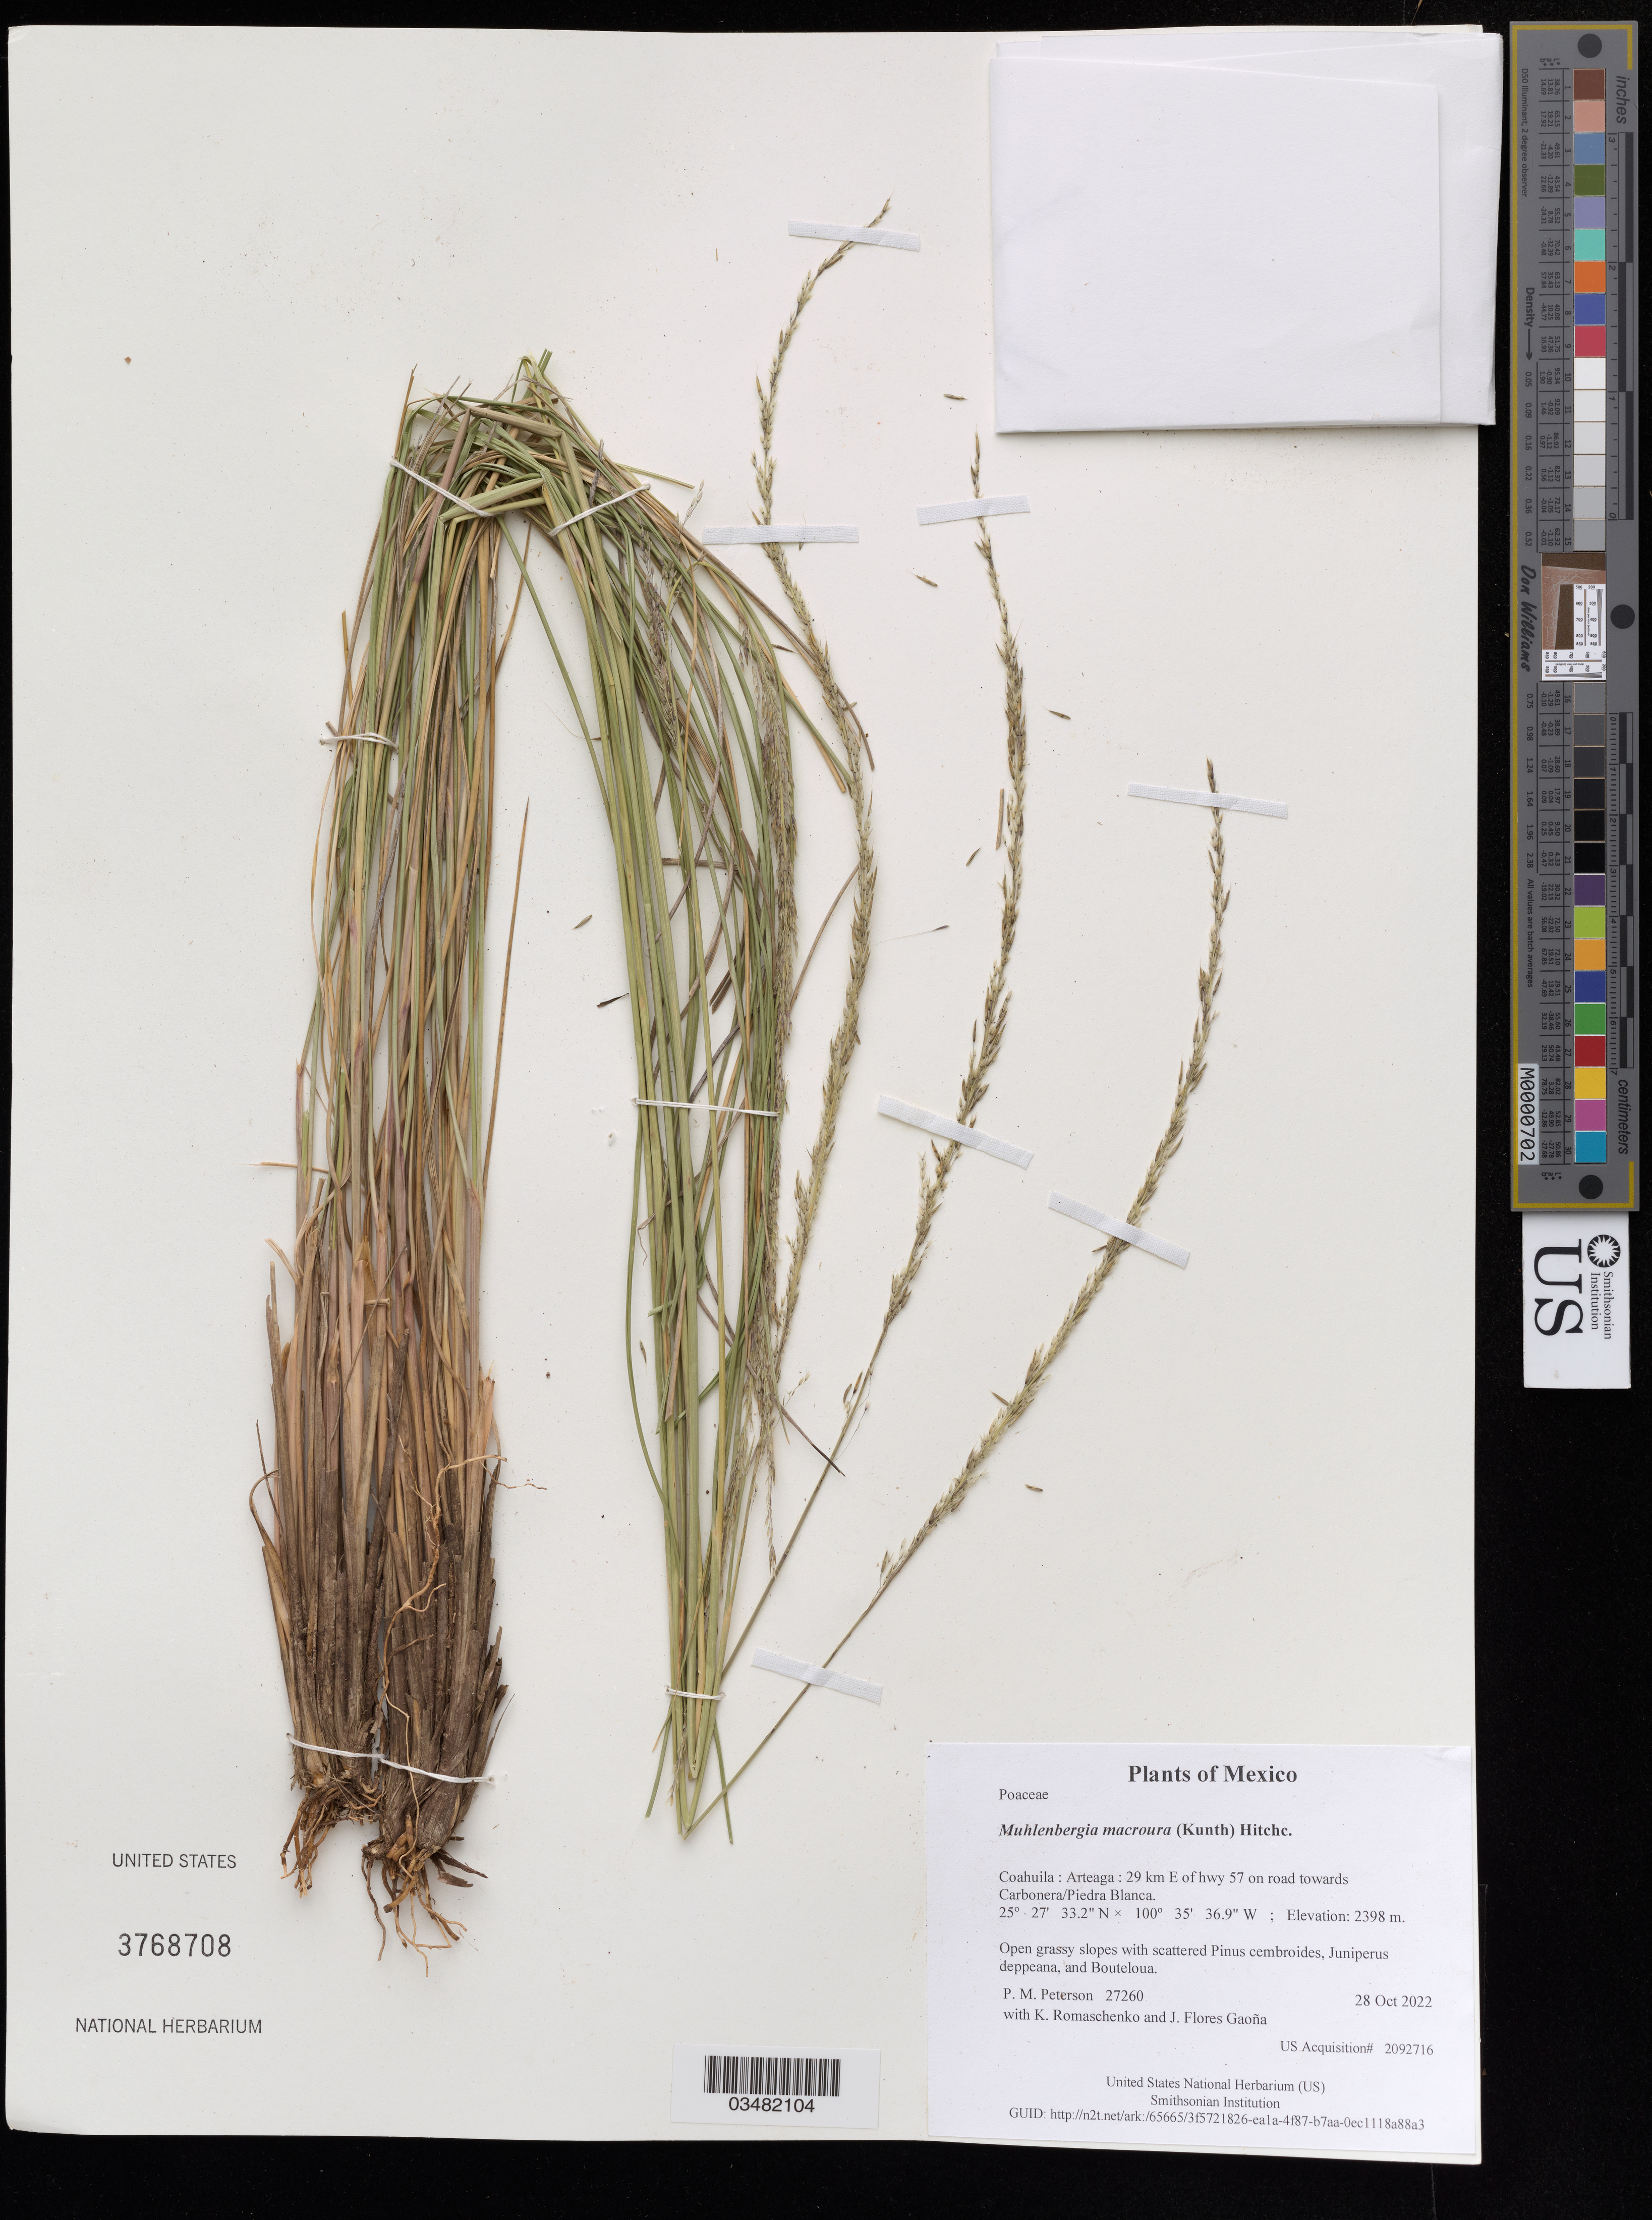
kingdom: Plantae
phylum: Tracheophyta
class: Liliopsida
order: Poales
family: Poaceae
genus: Muhlenbergia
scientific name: Muhlenbergia macroura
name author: (Kunth) Hitchc.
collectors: P. M. Peterson, K. Romaschenko & J. Flores Gaoña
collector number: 27260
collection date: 2022-10-28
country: México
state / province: Coahuila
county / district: Arteaga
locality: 29 km E of hwy 57 on road towards Carbonera/Piedra Blanca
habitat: Open grassy slopes with scattered Pinus cembroides, Juniperus deppeana, and Bouteloua.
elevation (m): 2398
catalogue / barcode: US 3768708